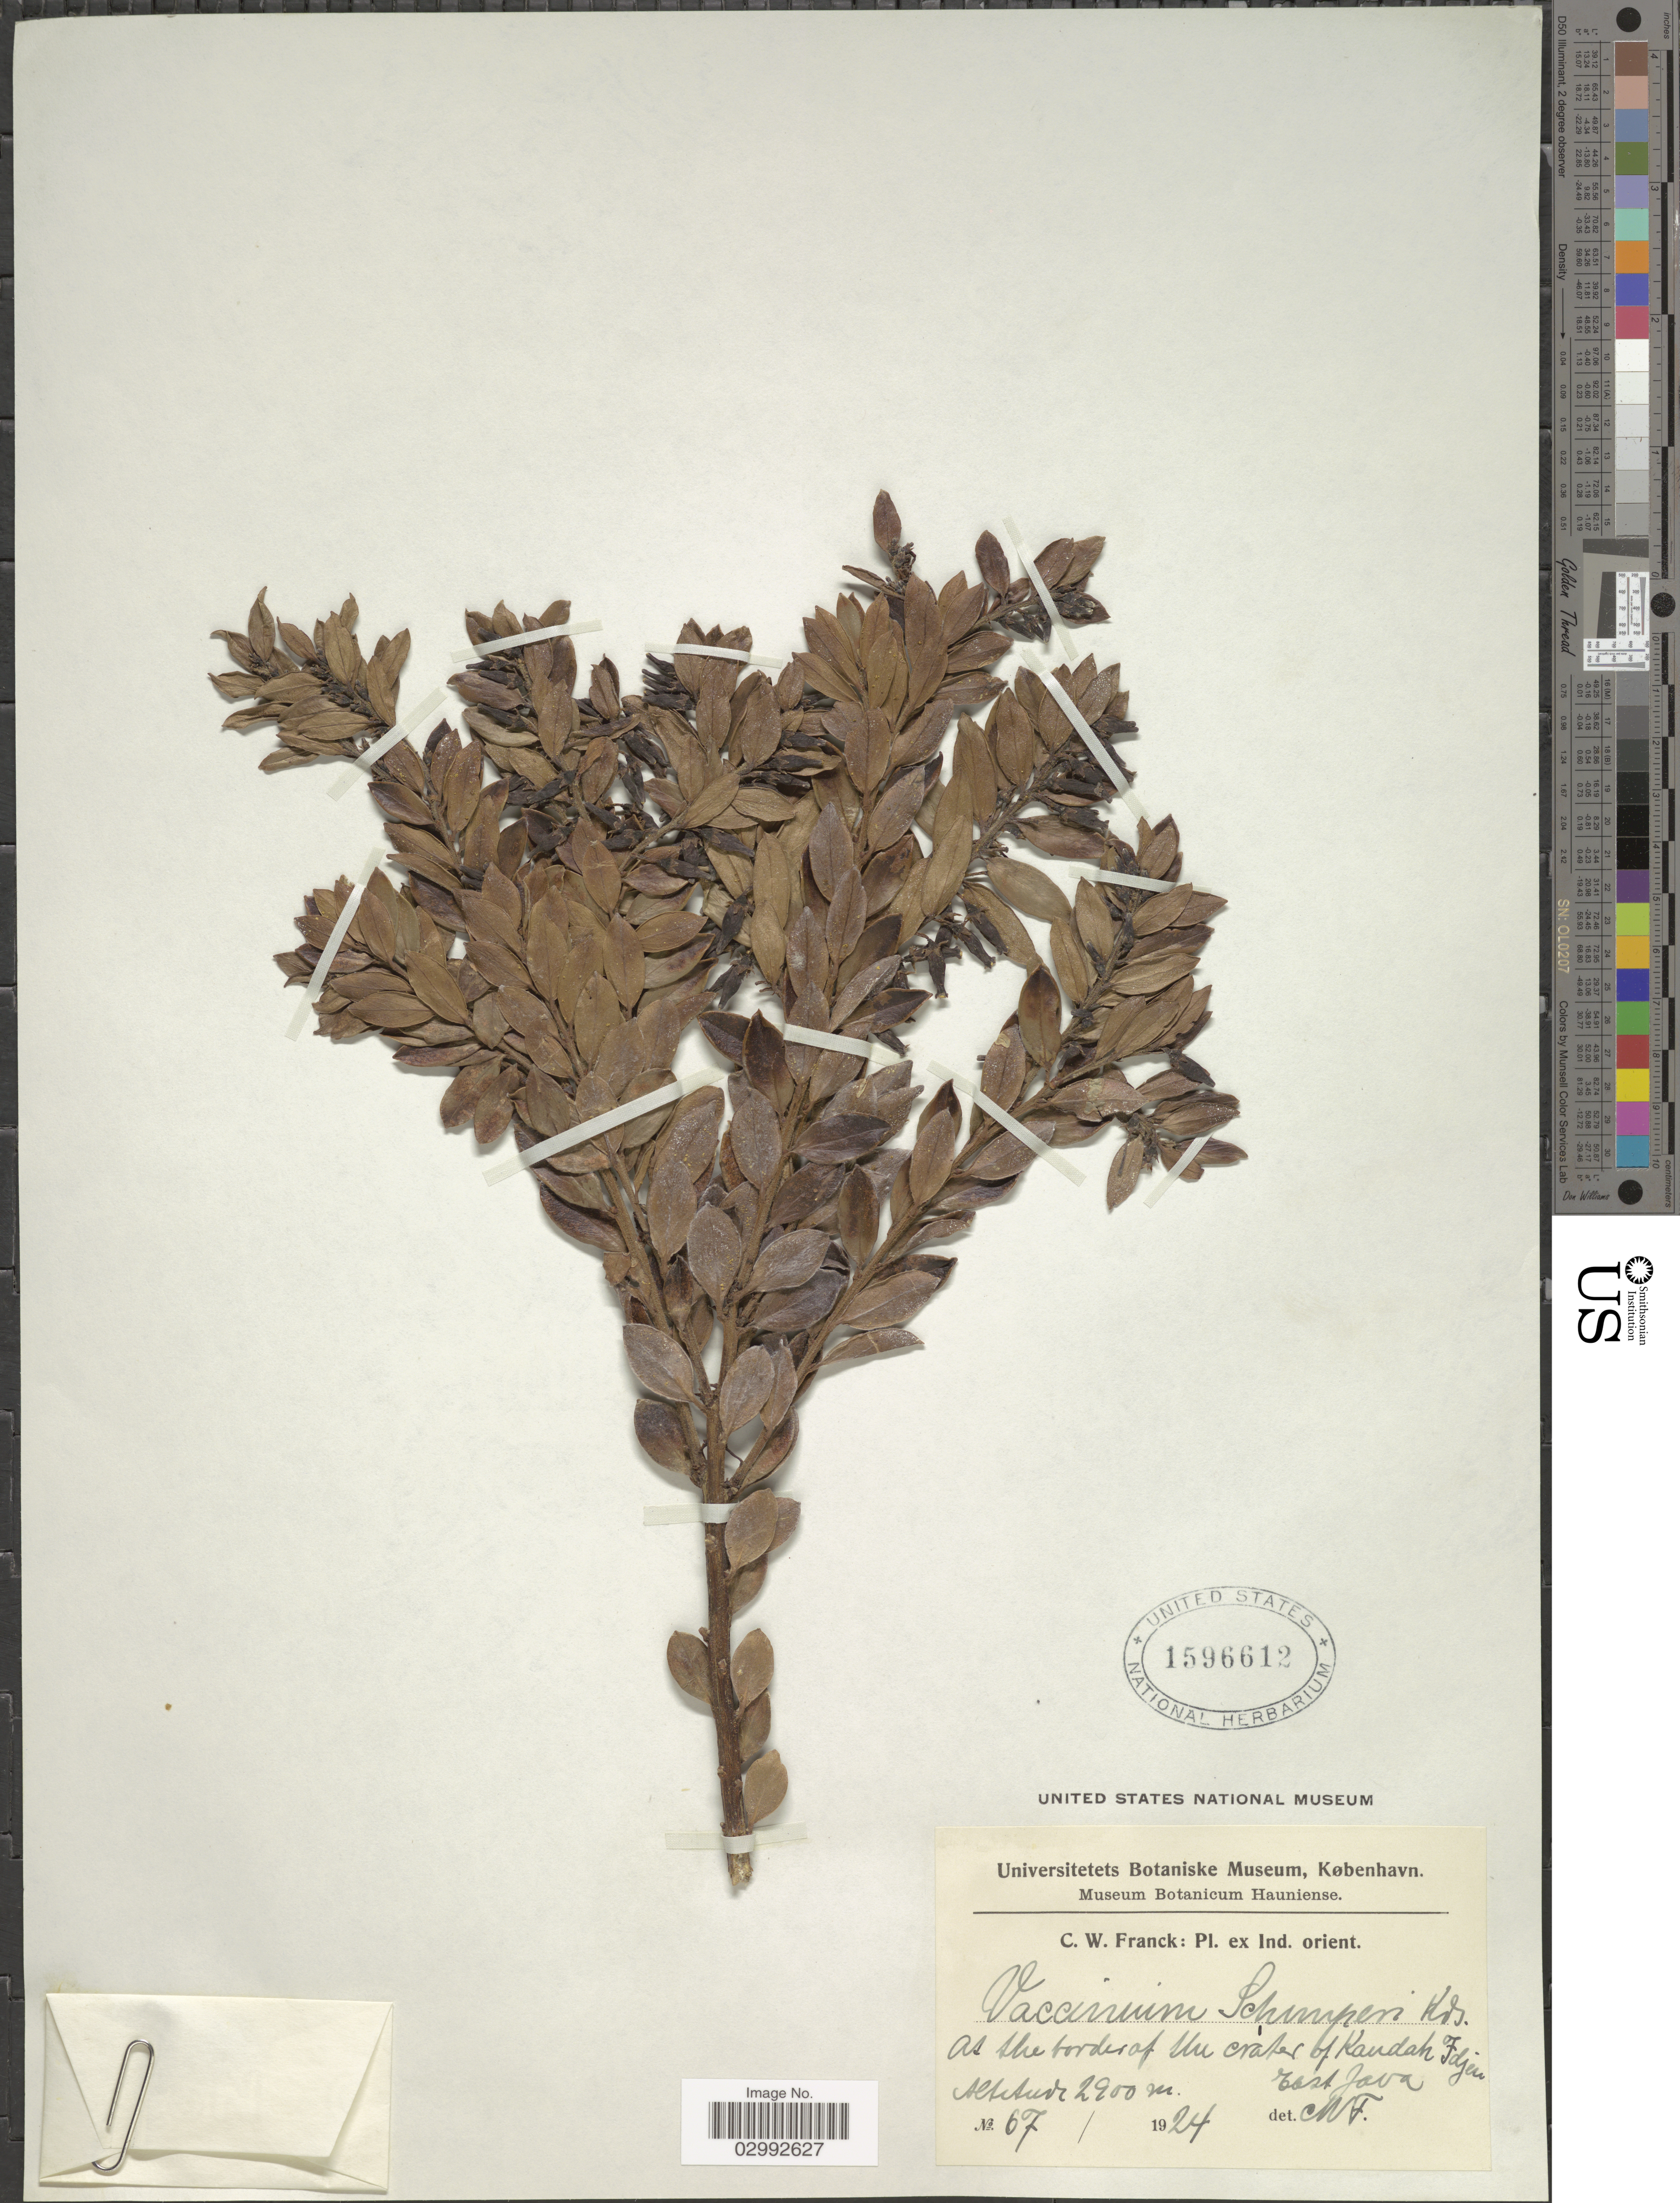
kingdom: Plantae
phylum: Tracheophyta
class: Magnoliopsida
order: Ericales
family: Ericaceae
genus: Vaccinium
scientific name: Vaccinium schimperi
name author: Koord.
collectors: C. Franck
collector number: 67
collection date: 1924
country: Indonesia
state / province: Java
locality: Ind. orient., At the border of crater of Kandah Fdjen, East Java.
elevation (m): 2900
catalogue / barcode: US 1596612